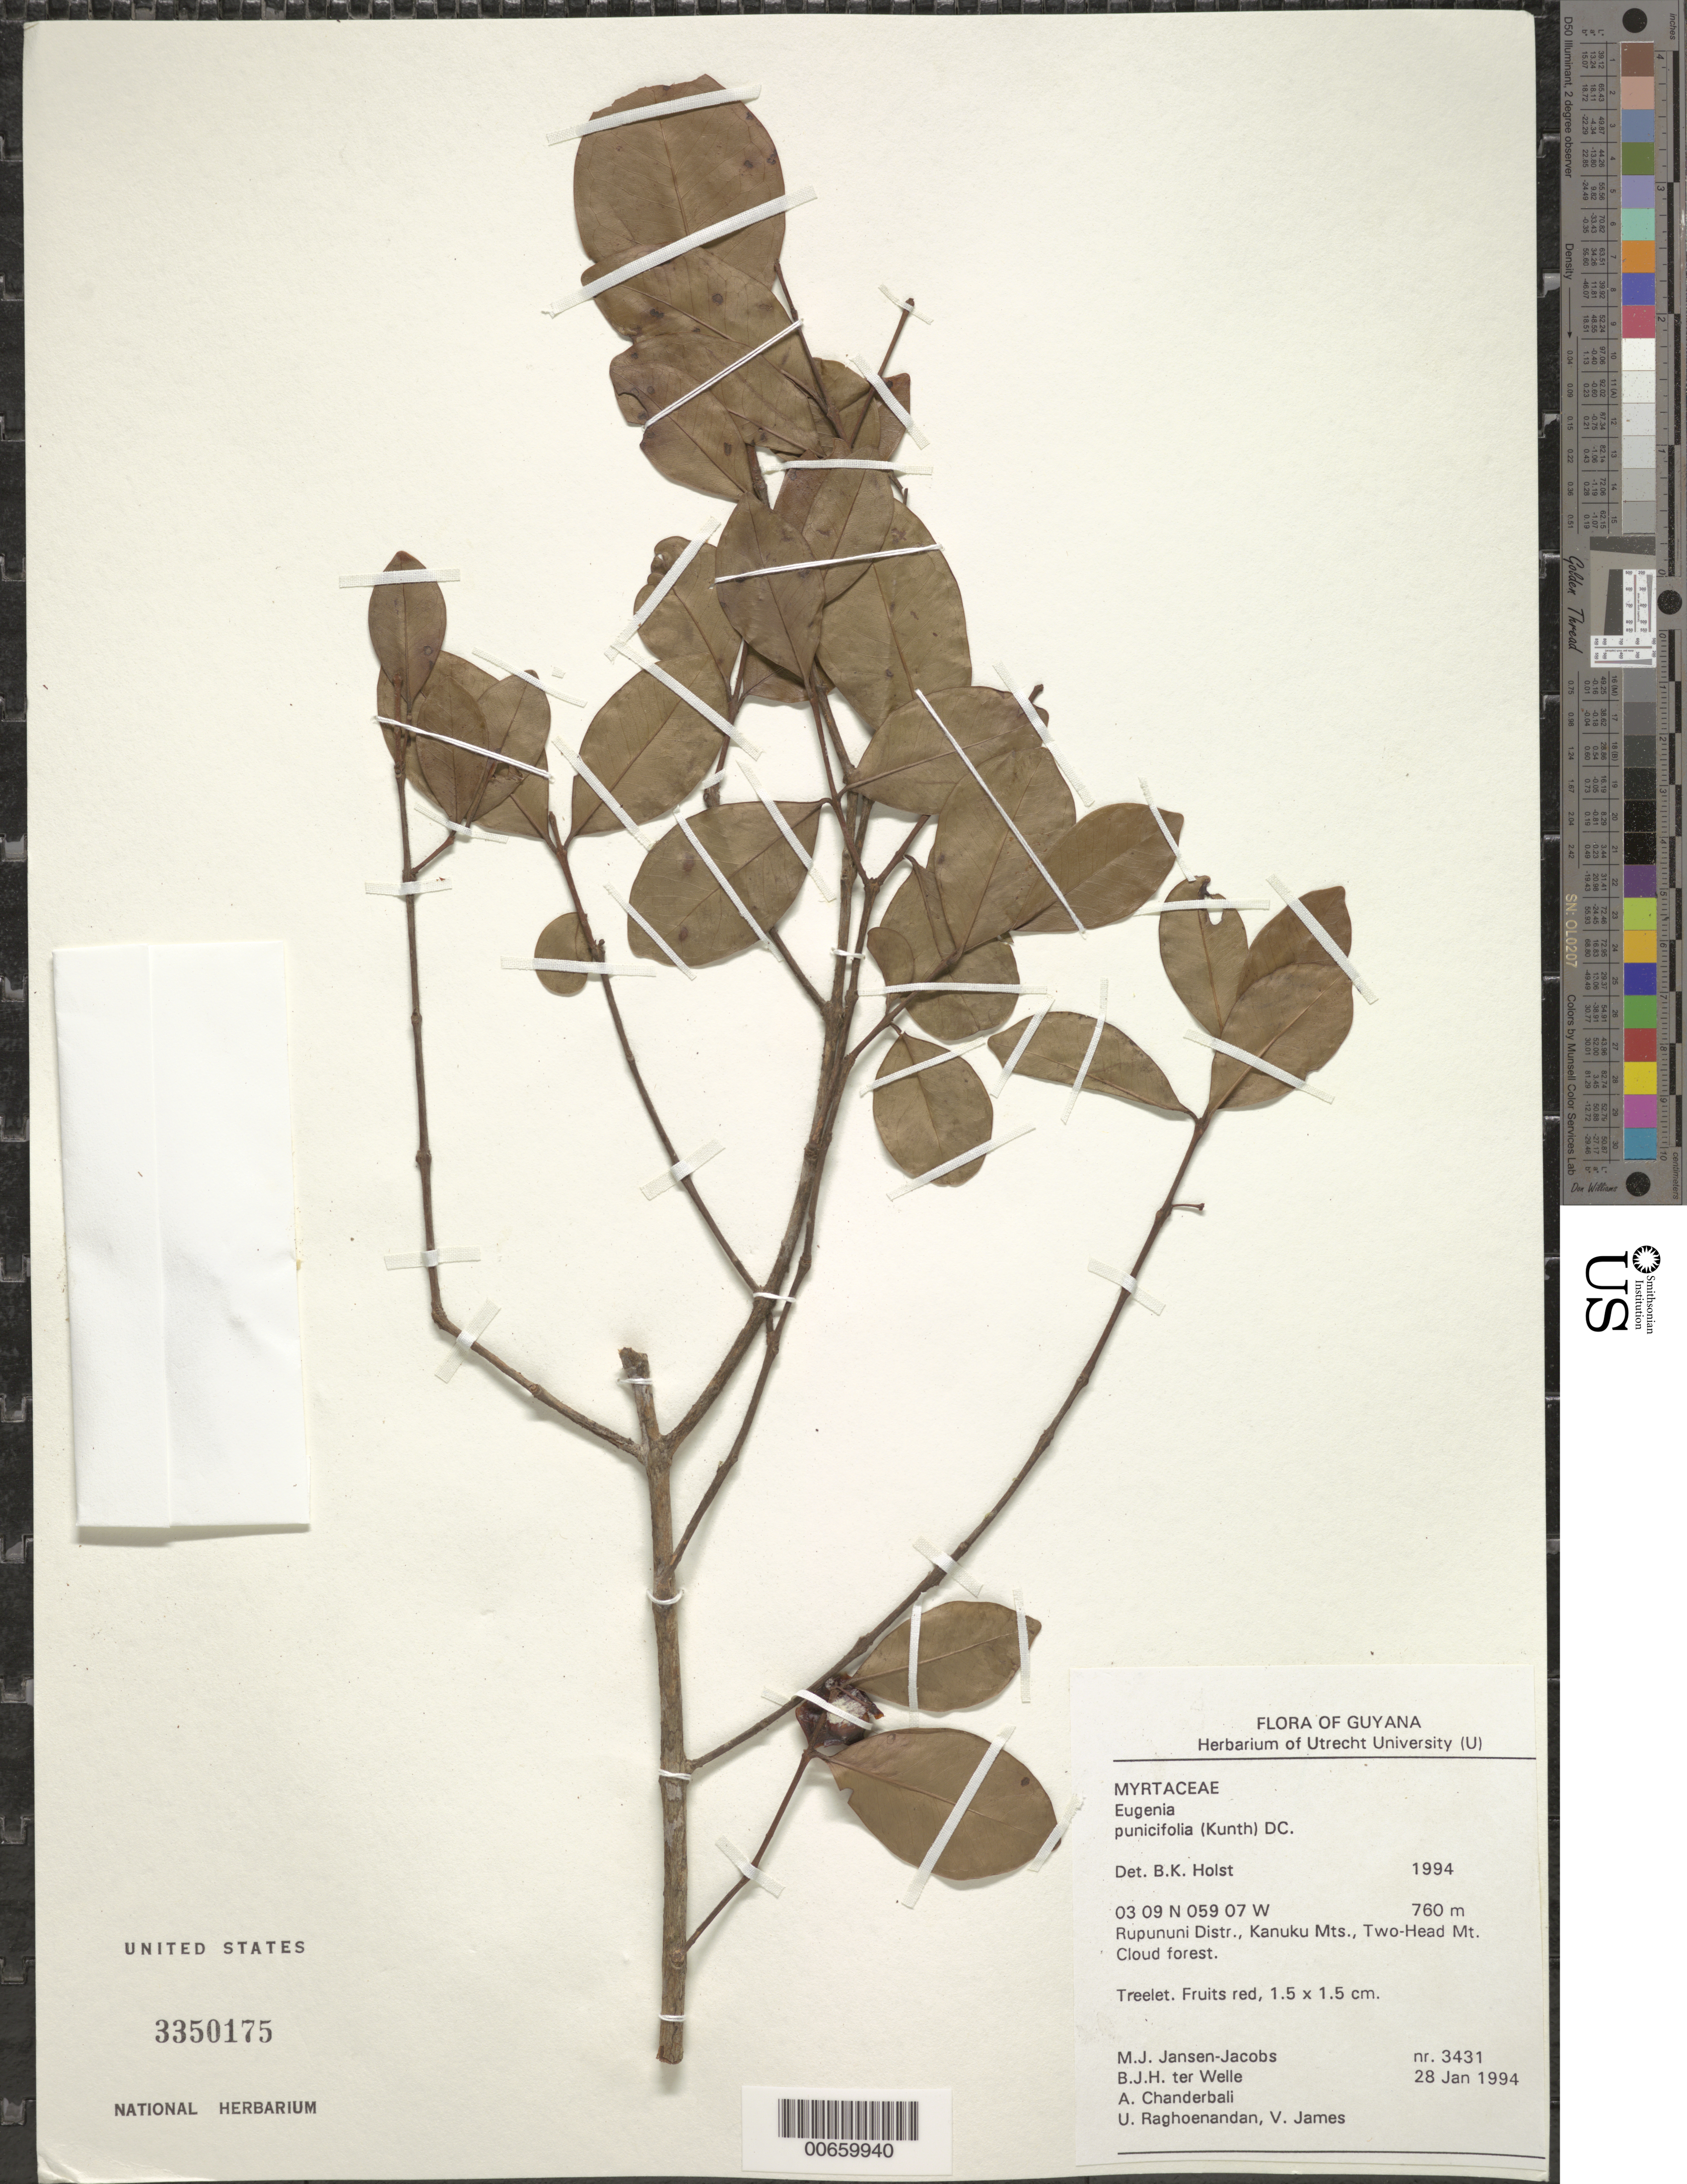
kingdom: Plantae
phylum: Tracheophyta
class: Magnoliopsida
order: Myrtales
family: Myrtaceae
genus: Eugenia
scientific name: Eugenia punicifolia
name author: (Kunth) DC.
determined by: Holst, Bruce K.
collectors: M. J. Jansen-Jacobs, B. Welle, A. S. Chanderbali, U. Raghoenandan & V. James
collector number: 3431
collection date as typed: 28-Jan-94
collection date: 1994-01-28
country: Guyana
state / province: U. Takutu-U. Essequibo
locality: Two-Head Mt., Kanuku Mts.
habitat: Cloud forest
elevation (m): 760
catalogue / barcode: US 3350175